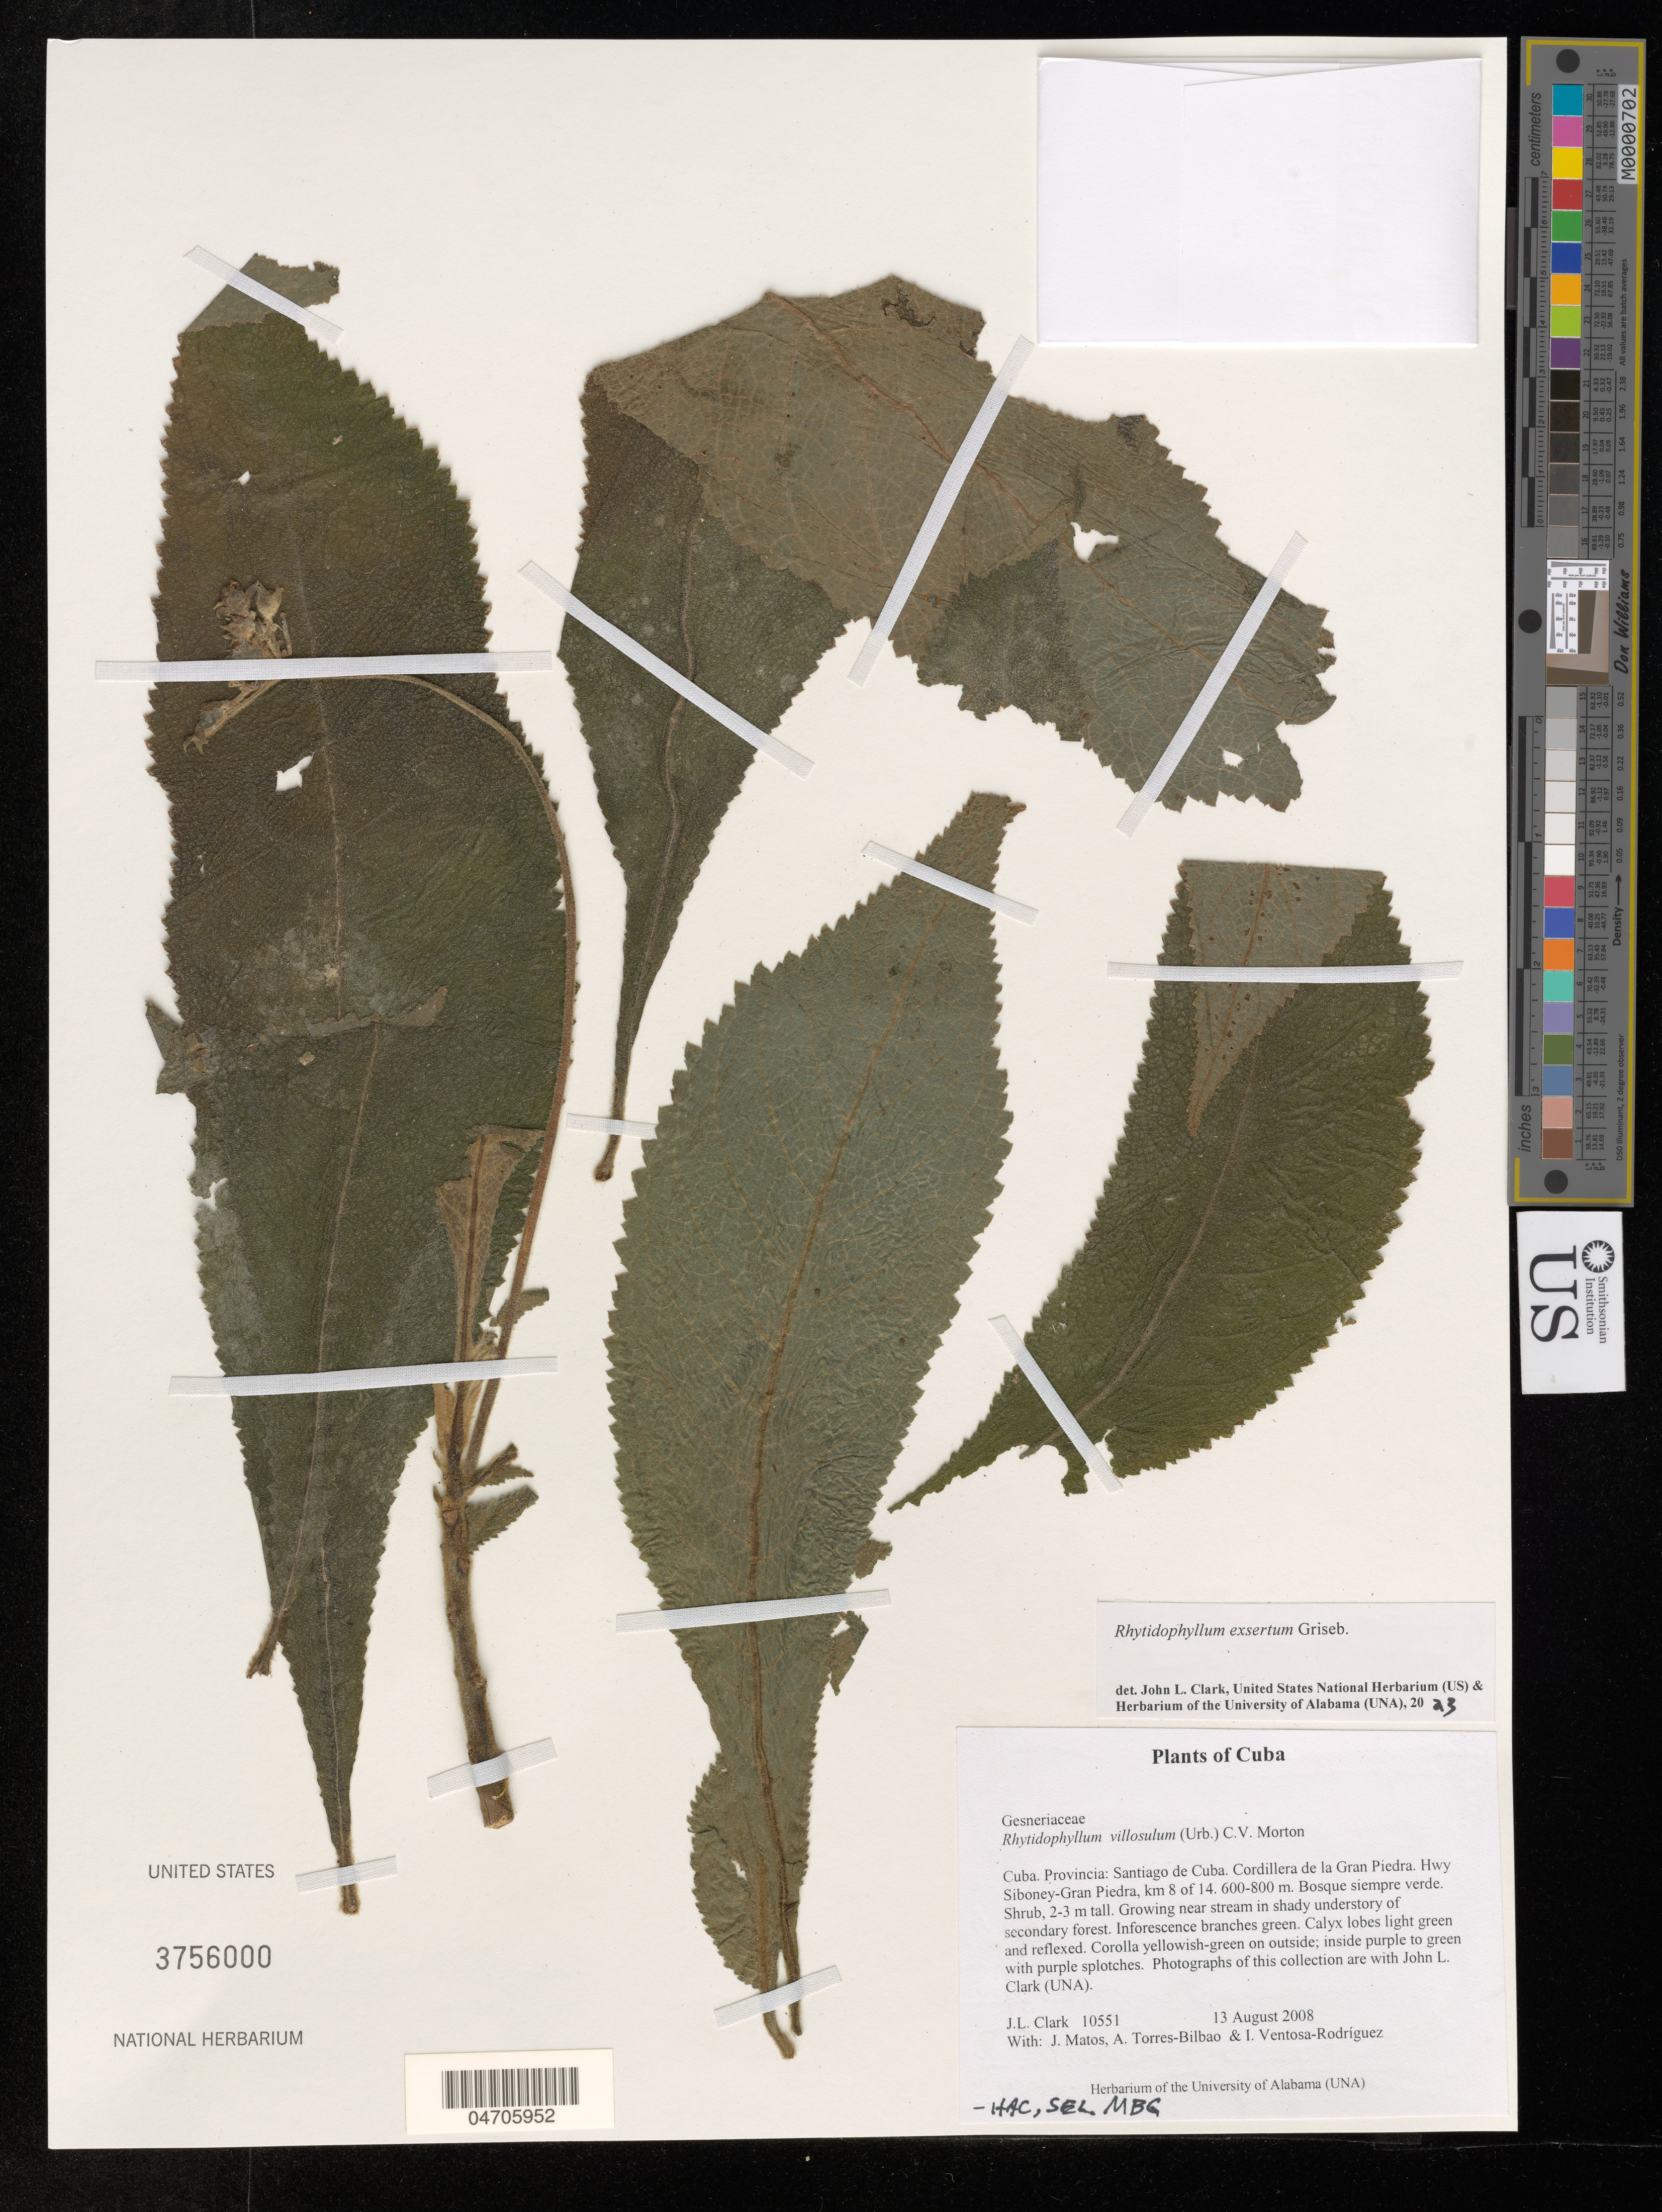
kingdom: Plantae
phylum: Tracheophyta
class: Magnoliopsida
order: Lamiales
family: Gesneriaceae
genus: Rhytidophyllum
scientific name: Rhytidophyllum exsertum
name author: Griseb.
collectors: J. L. Clark, J. Matos, A. Torres-Bilbao & I. Ventosa-Rodríquez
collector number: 10551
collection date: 2008-08-13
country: Cuba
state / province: Santiago de Cuba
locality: Cordillera de la Gran Piedra. Hwy Siboney-Gran Piedra, km 8 of 14.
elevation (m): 600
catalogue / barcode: US 3756000